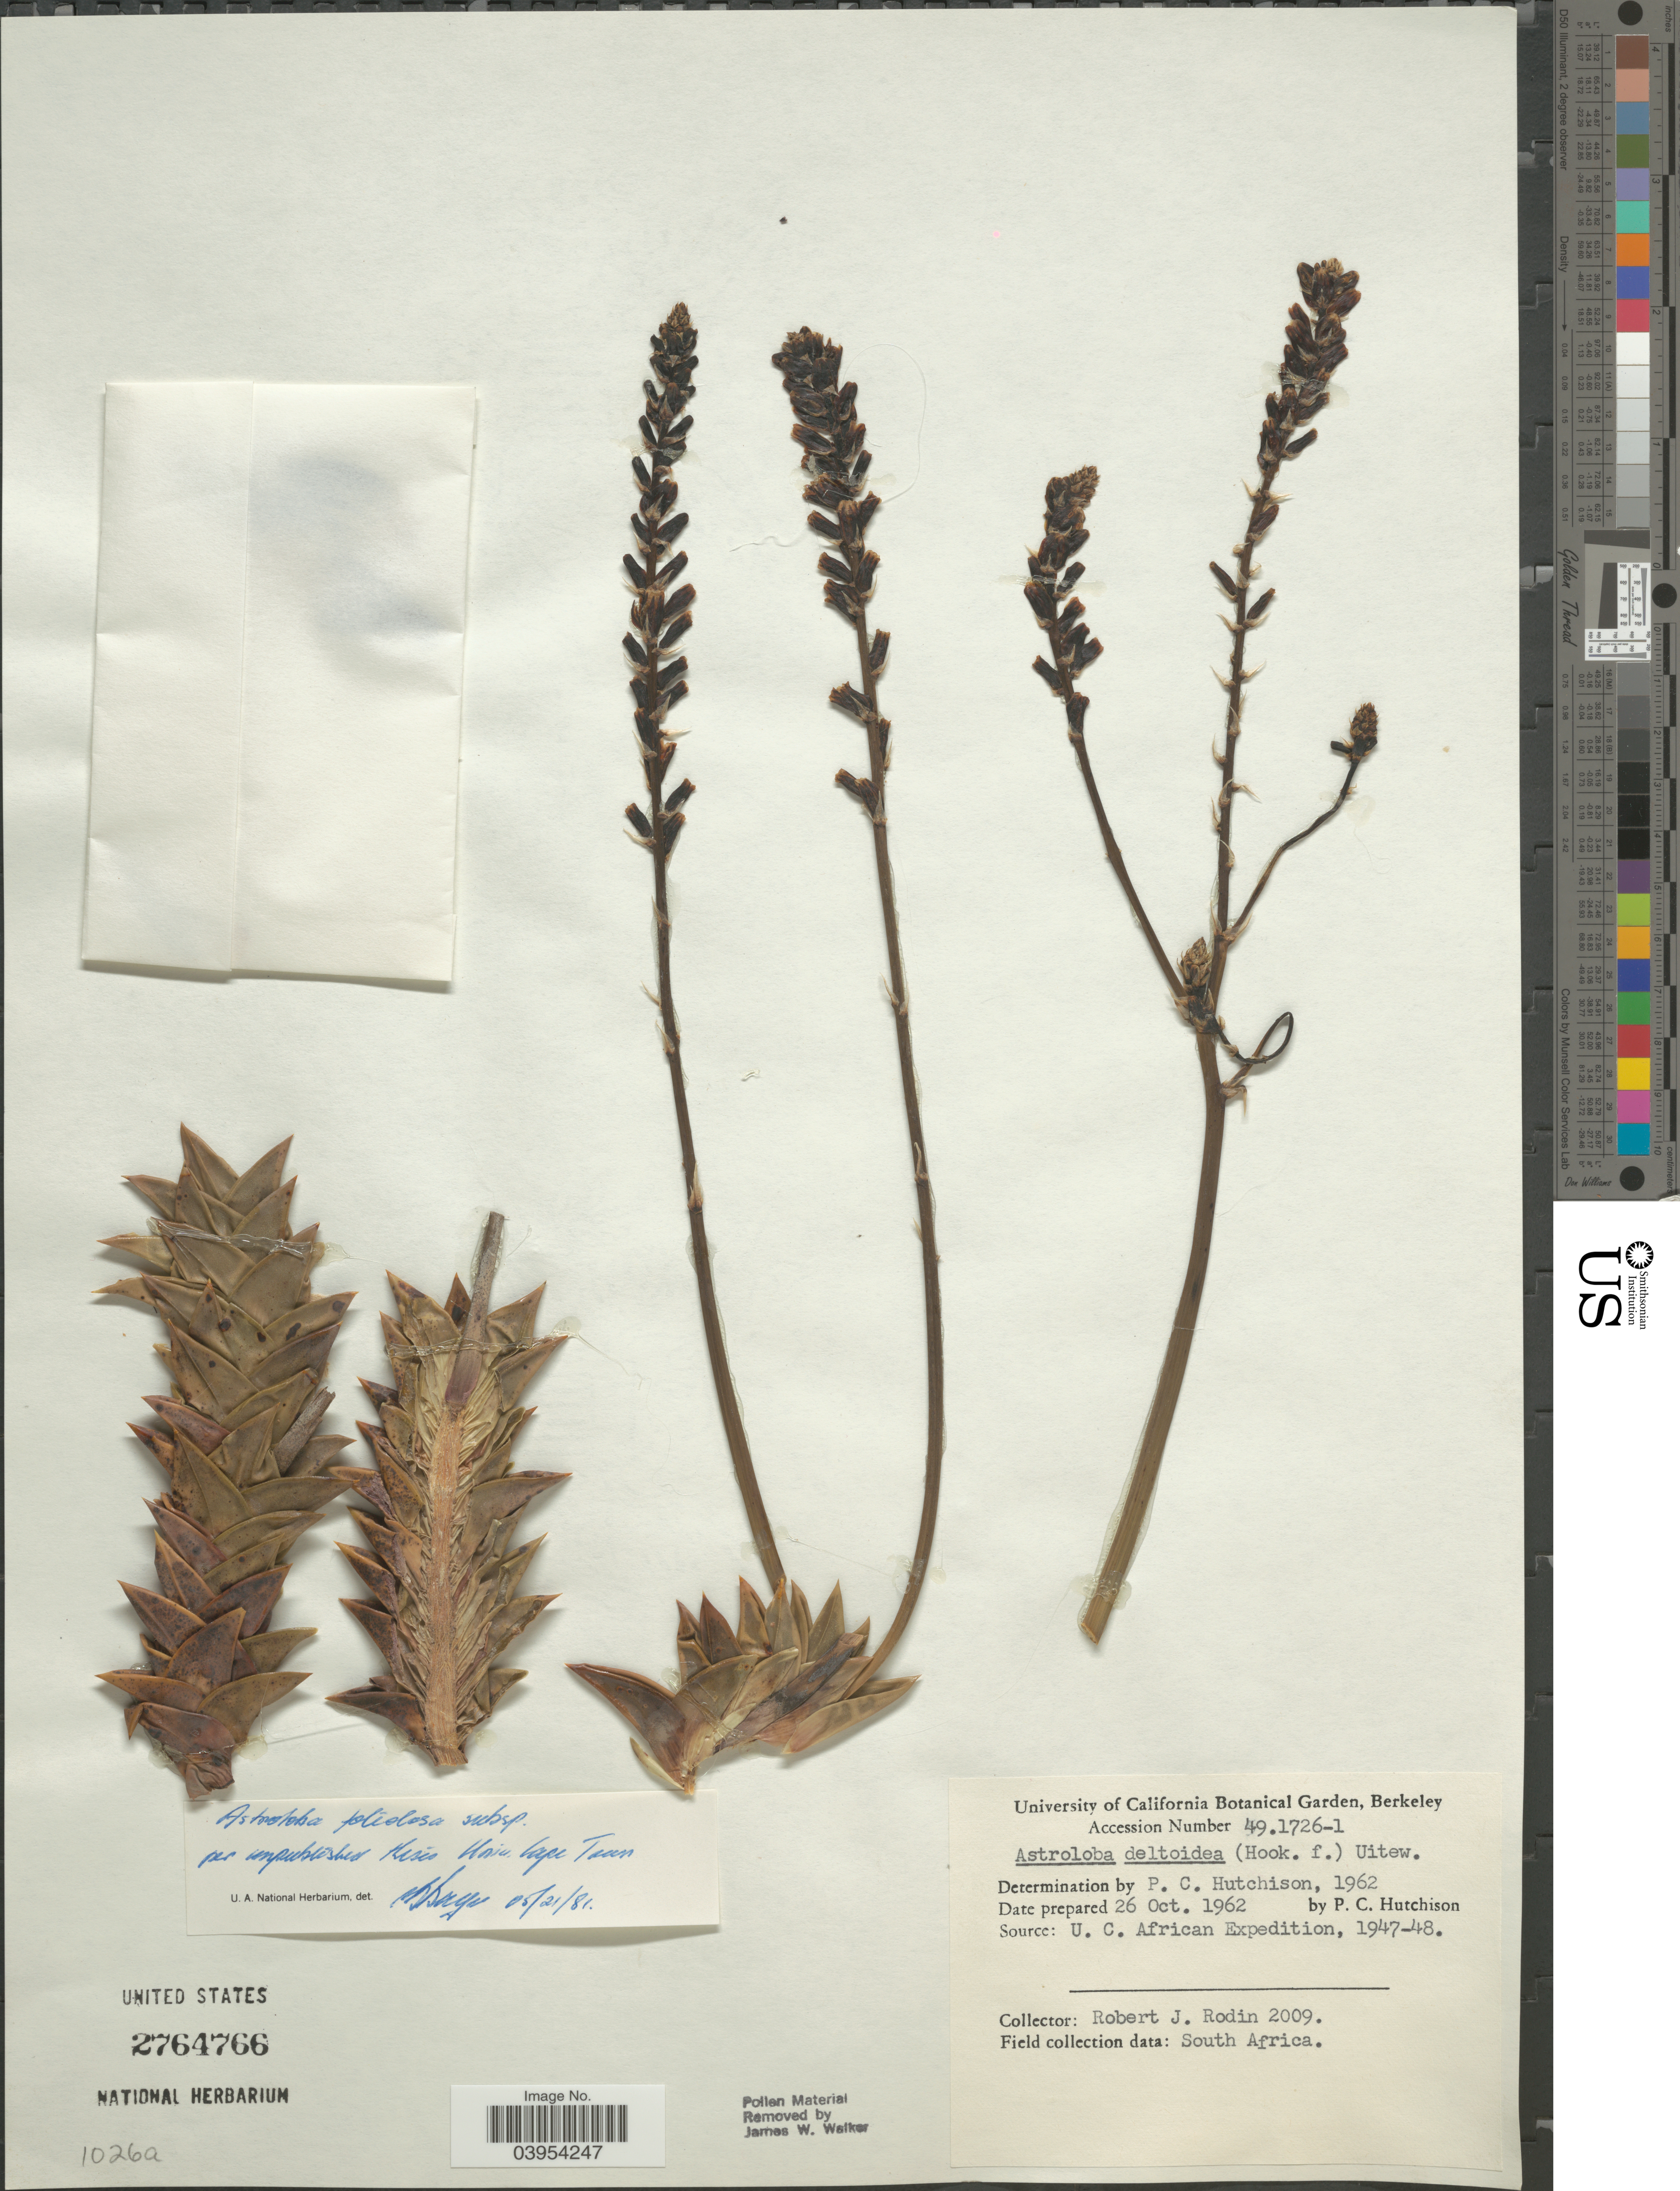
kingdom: Plantae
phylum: Tracheophyta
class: Liliopsida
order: Asparagales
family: Asphodelaceae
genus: Astroloba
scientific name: Astroloba foliolosa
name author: (Haw.) Uitewaal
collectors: P. C. Hutchison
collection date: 1962-10-26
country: United States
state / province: California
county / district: Alameda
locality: University of California Botanical Garden, Berkeley.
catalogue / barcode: US 2764766